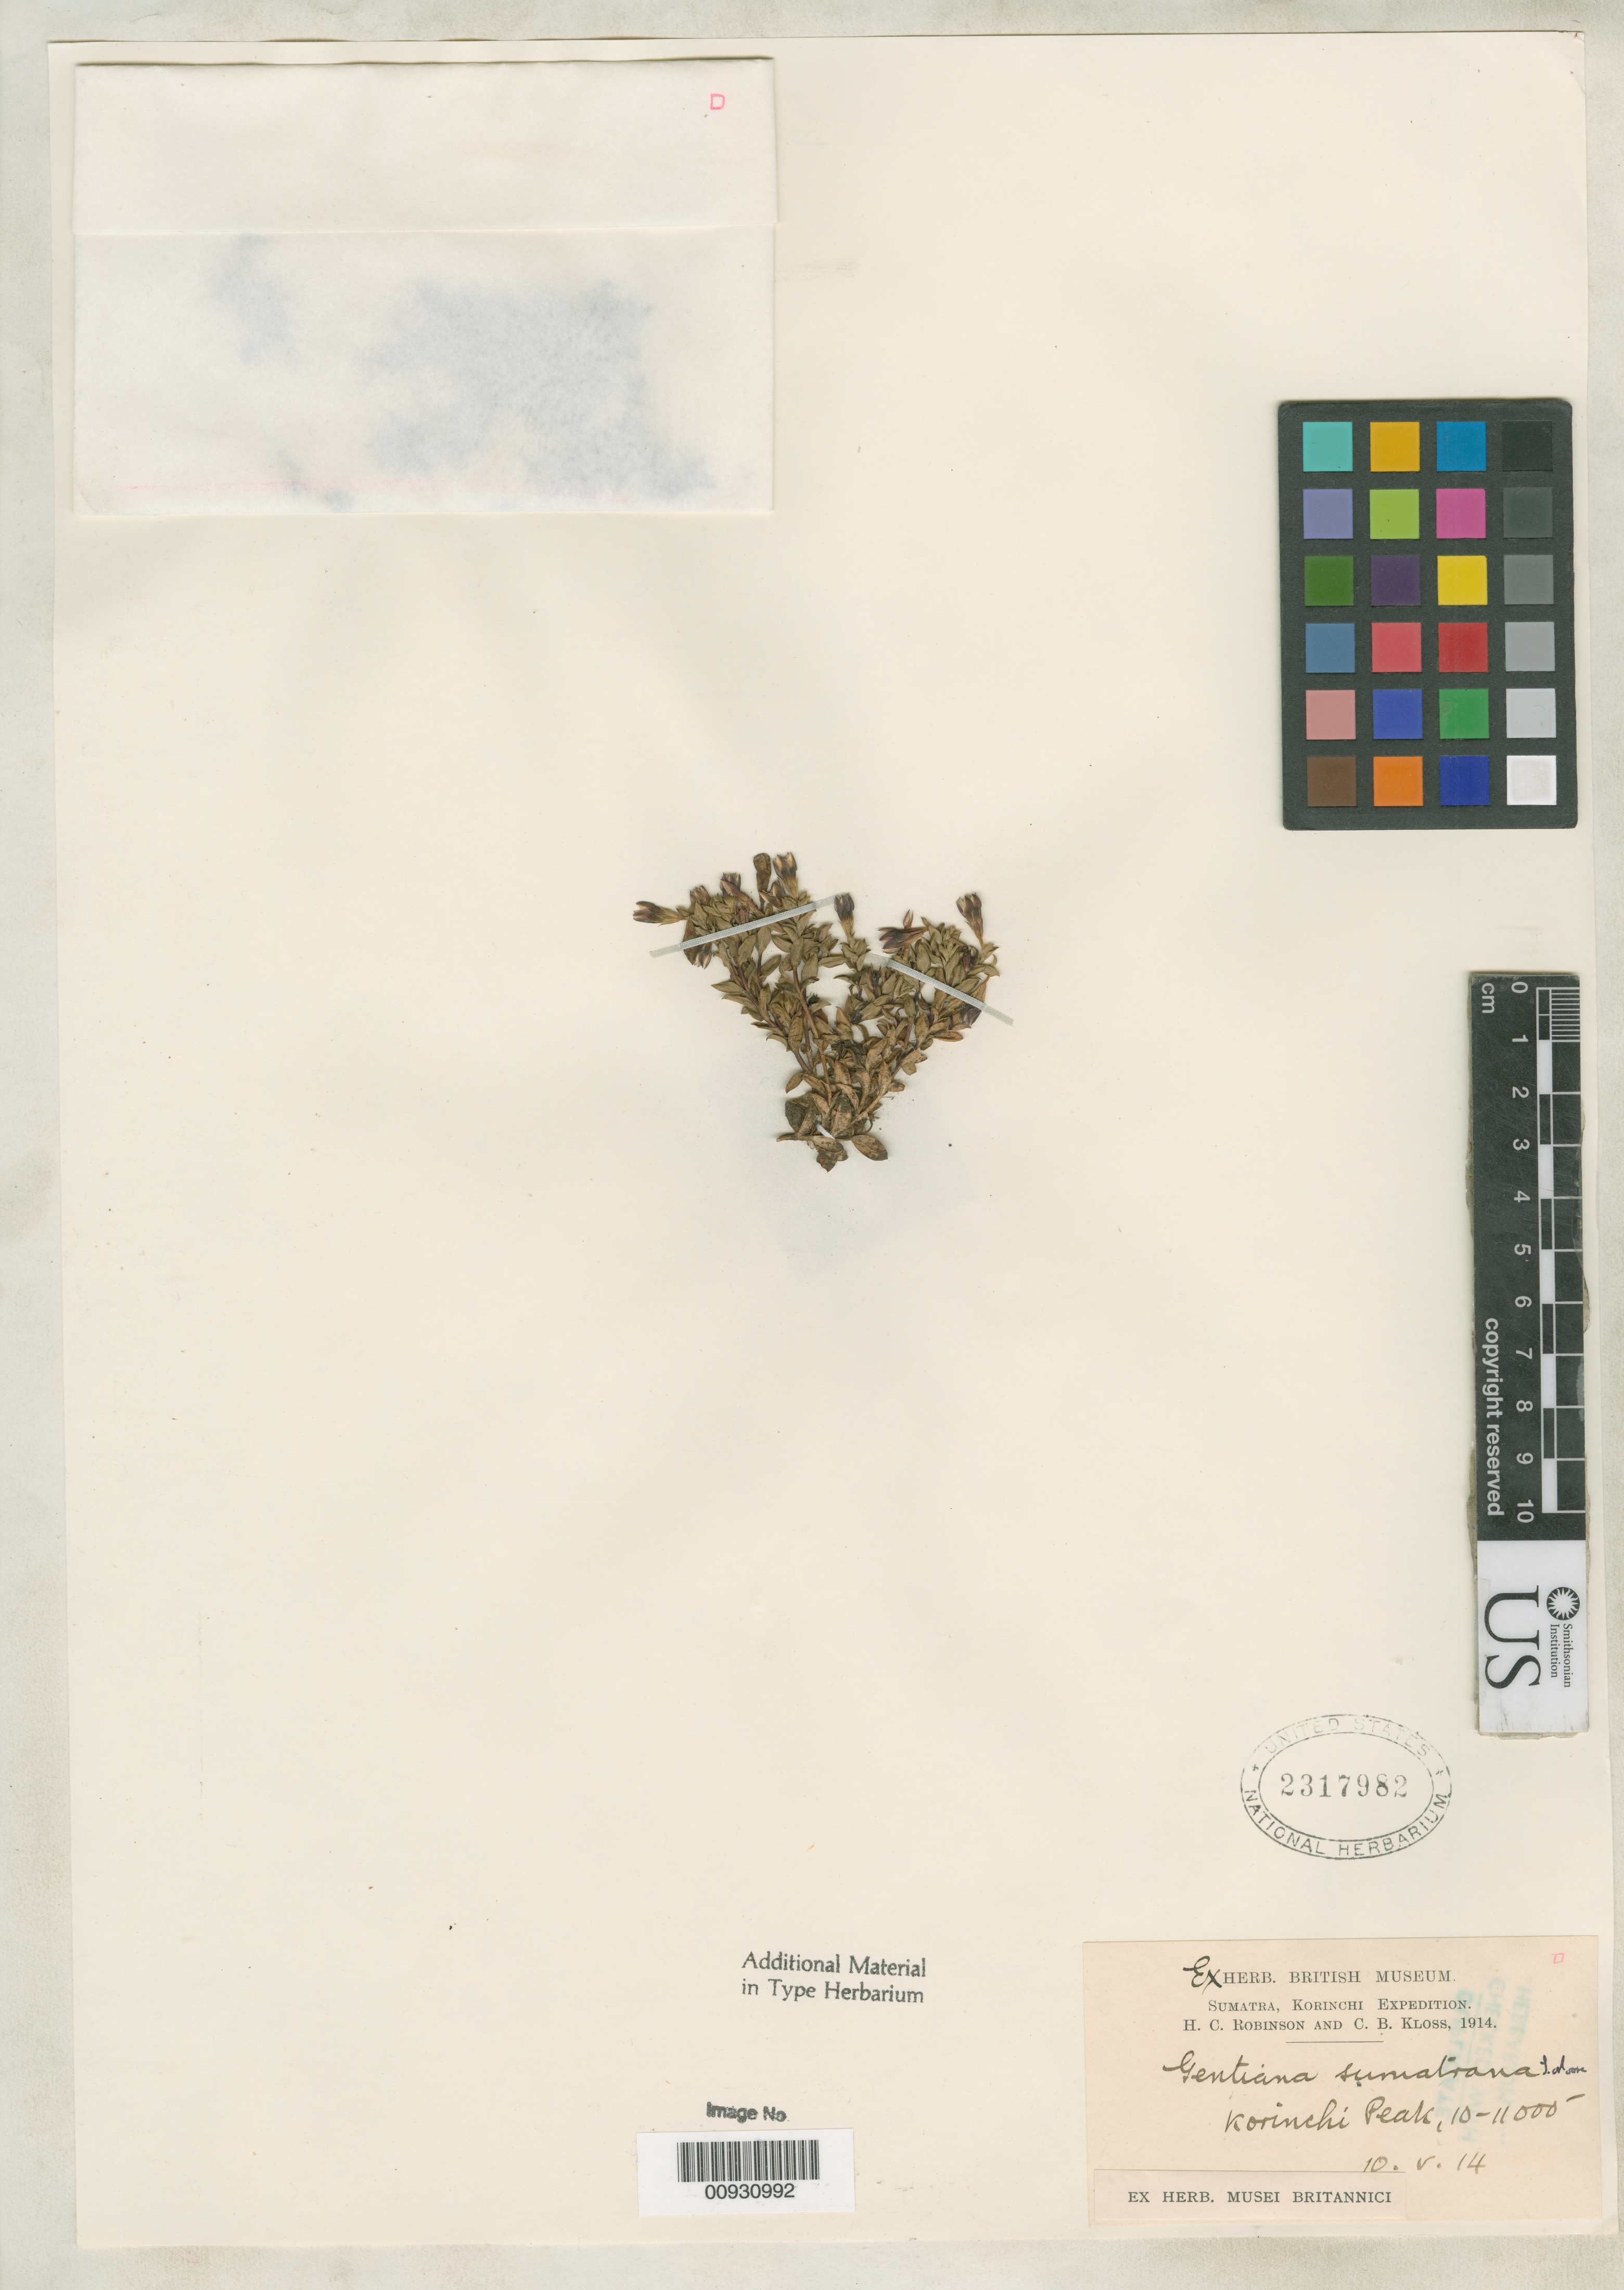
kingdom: Plantae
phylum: Tracheophyta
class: Magnoliopsida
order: Gentianales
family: Gentianaceae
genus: Gentiana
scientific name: Gentiana sumatrana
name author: Ridl.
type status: Isotype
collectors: H. C. Robinson & C. Kloss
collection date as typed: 10 May 1914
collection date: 1914-05-10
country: Indonesia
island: Sumatra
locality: Korinchi Peak.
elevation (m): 3048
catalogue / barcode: US 2317982